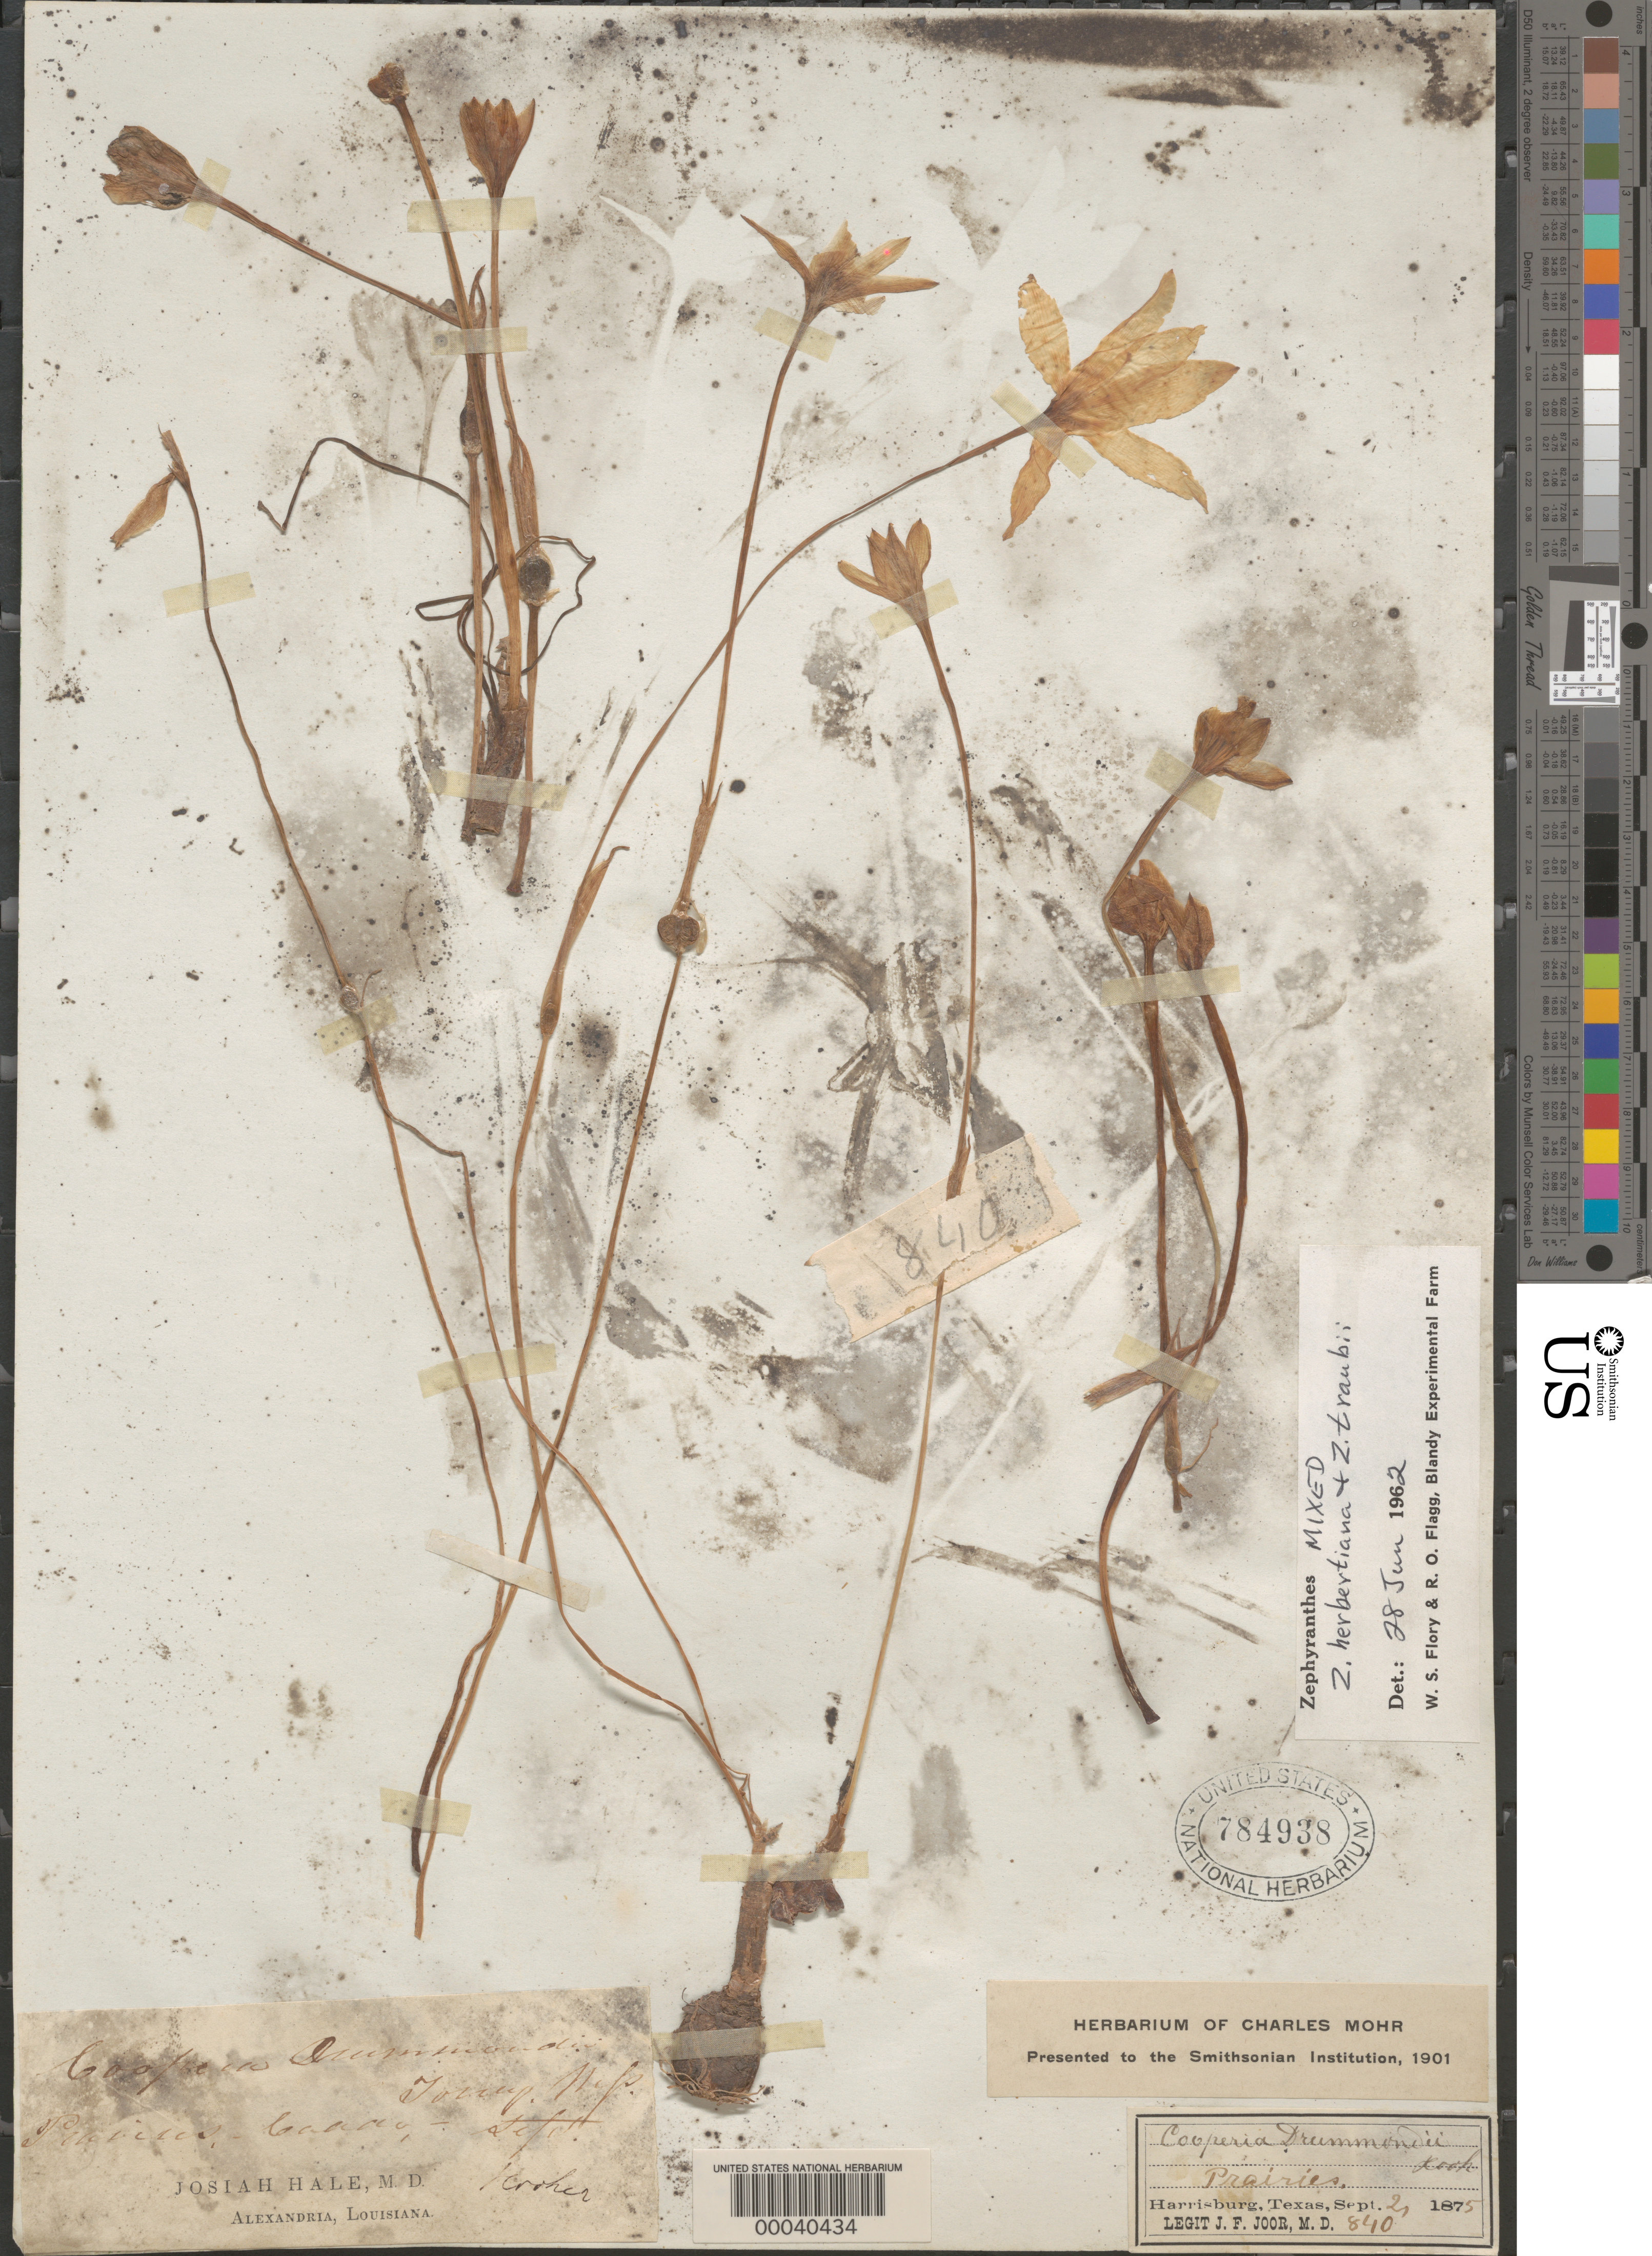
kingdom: Plantae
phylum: Tracheophyta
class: Liliopsida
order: Asparagales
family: Amaryllidaceae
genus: Zephyranthes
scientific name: Zephyranthes herbertiana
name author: D. Dietr.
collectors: J. F. Joor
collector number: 840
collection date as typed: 02 Sep 1875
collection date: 1875-09-02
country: United States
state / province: Texas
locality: Harrisburg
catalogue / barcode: US 784938